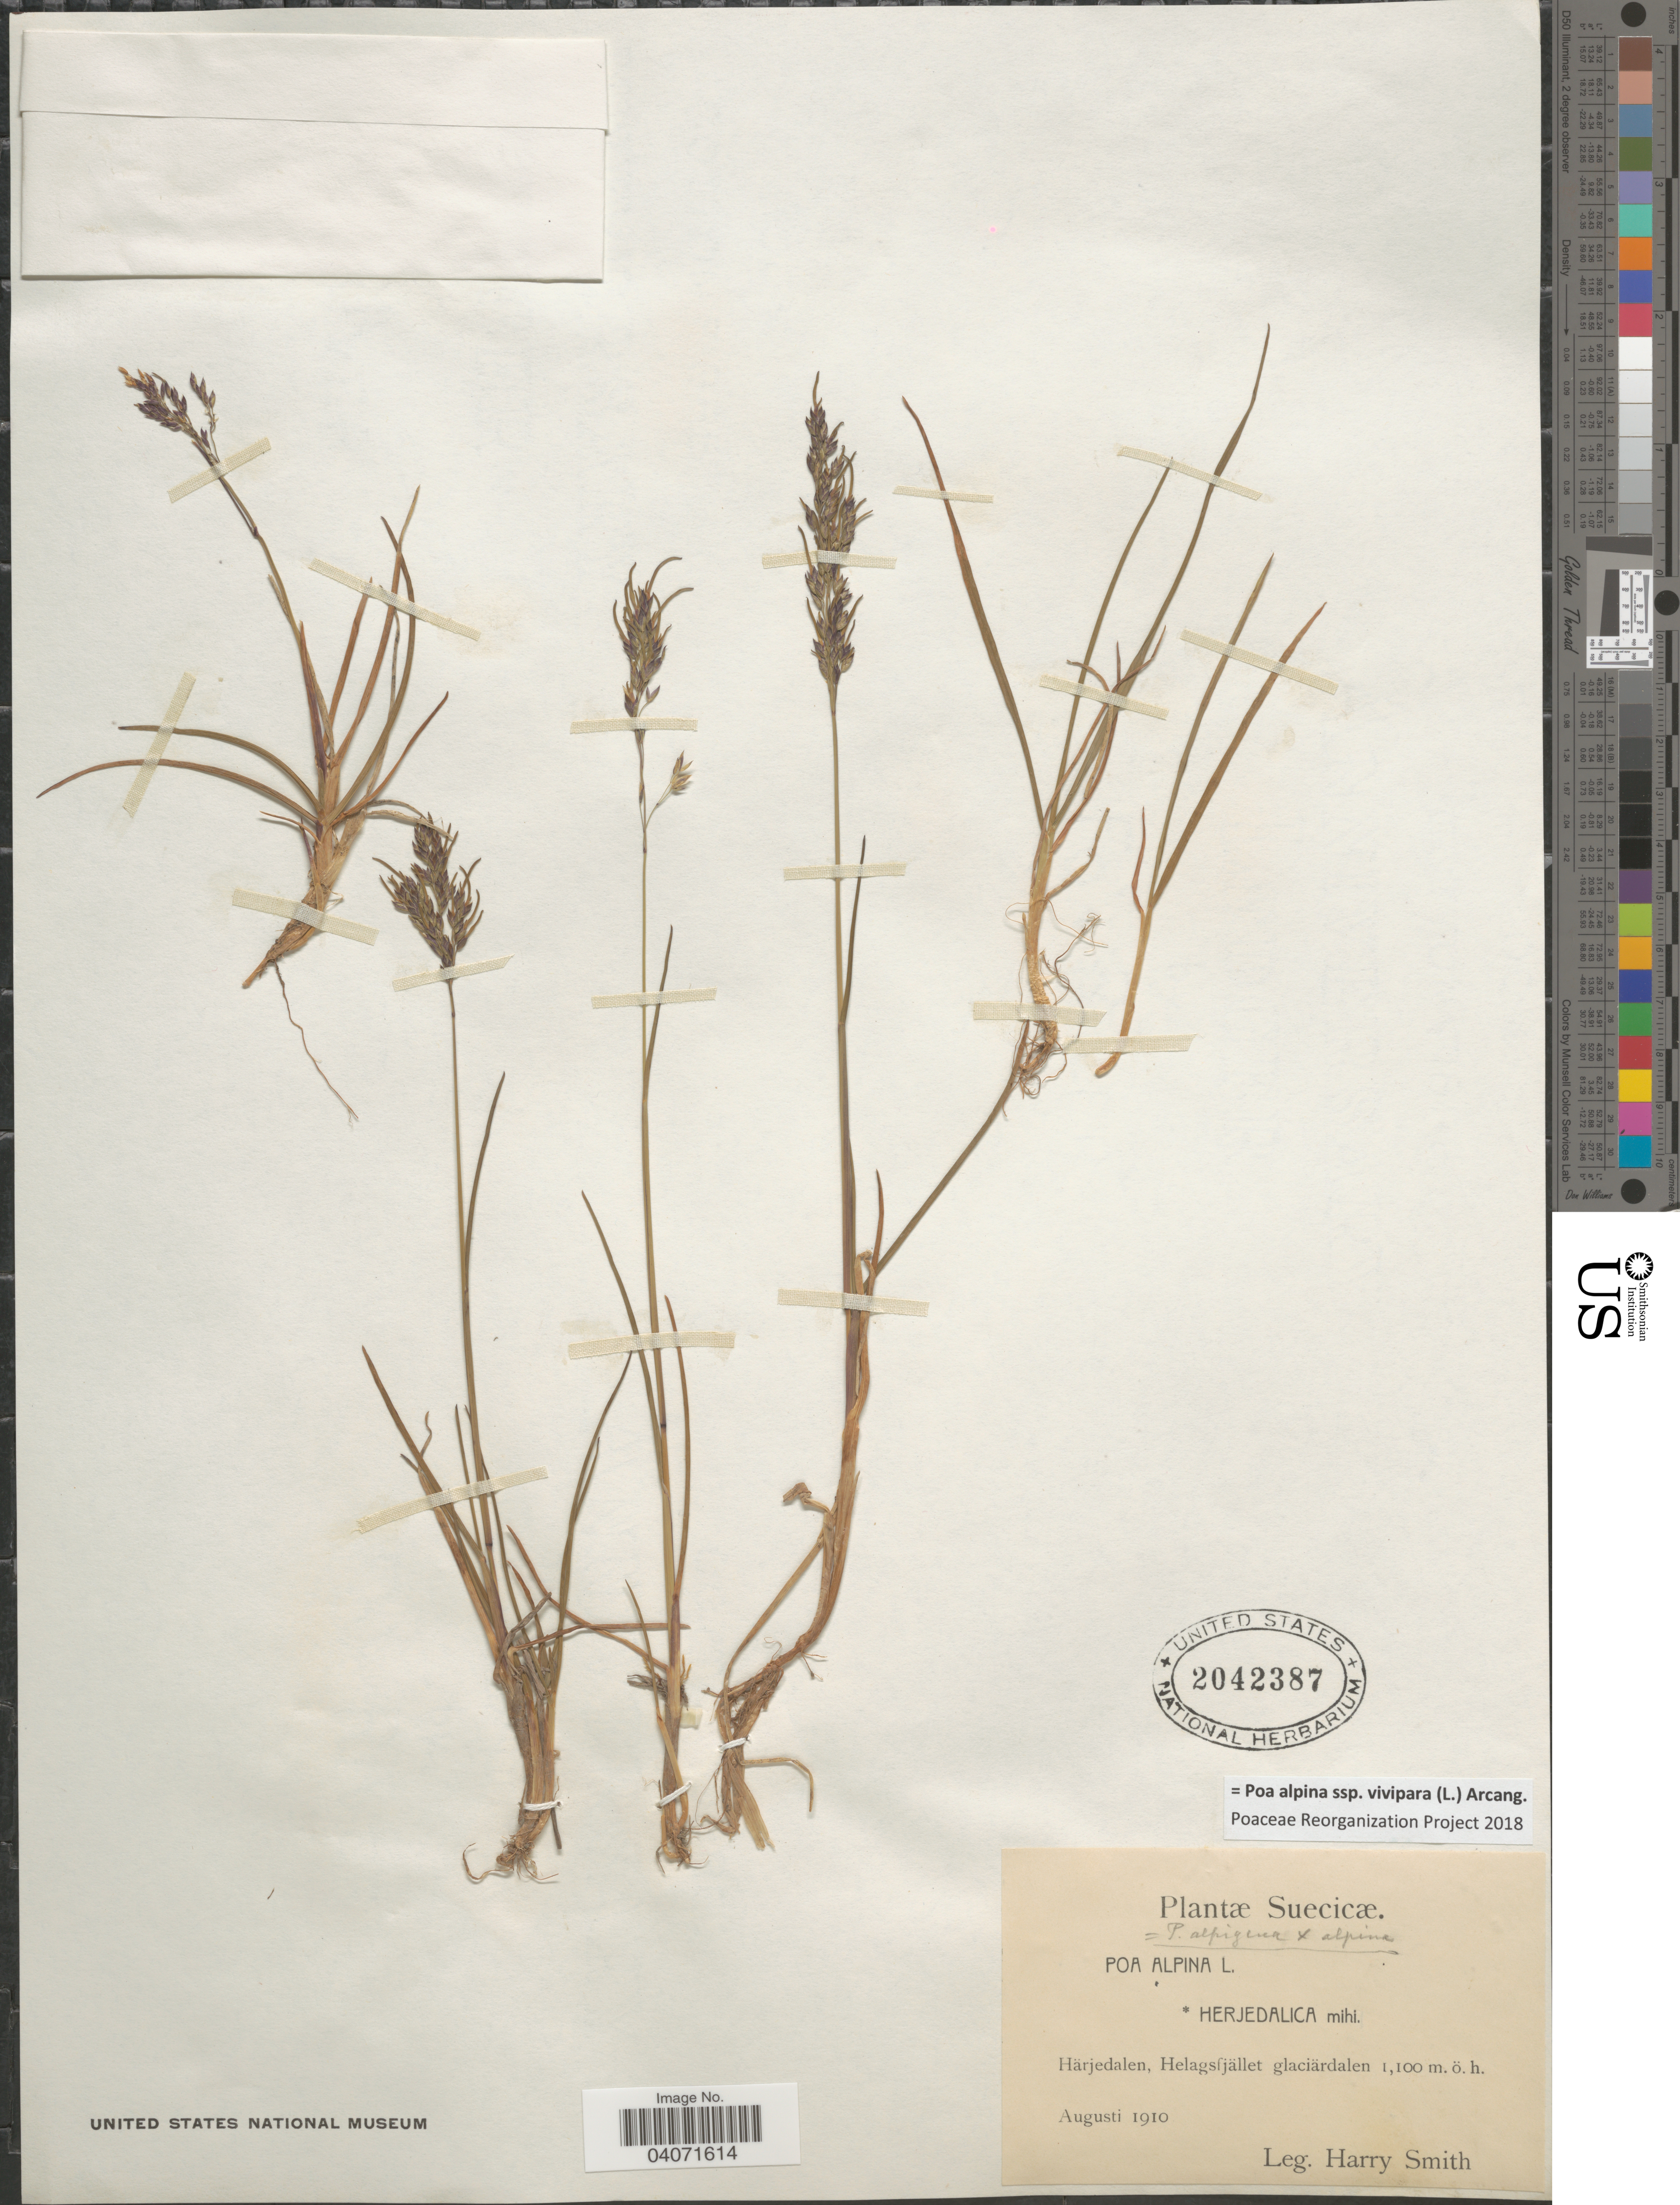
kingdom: Plantae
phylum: Tracheophyta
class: Liliopsida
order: Poales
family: Poaceae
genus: Poa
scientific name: Poa alpina subsp. vivipara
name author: (L.) Arcang.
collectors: H. Smith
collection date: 1910-08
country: Sweden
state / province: Jamtland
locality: Suecicæ. Härjedalen, Helagsfjället glaciärdalen.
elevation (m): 1100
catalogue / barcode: US 2042387